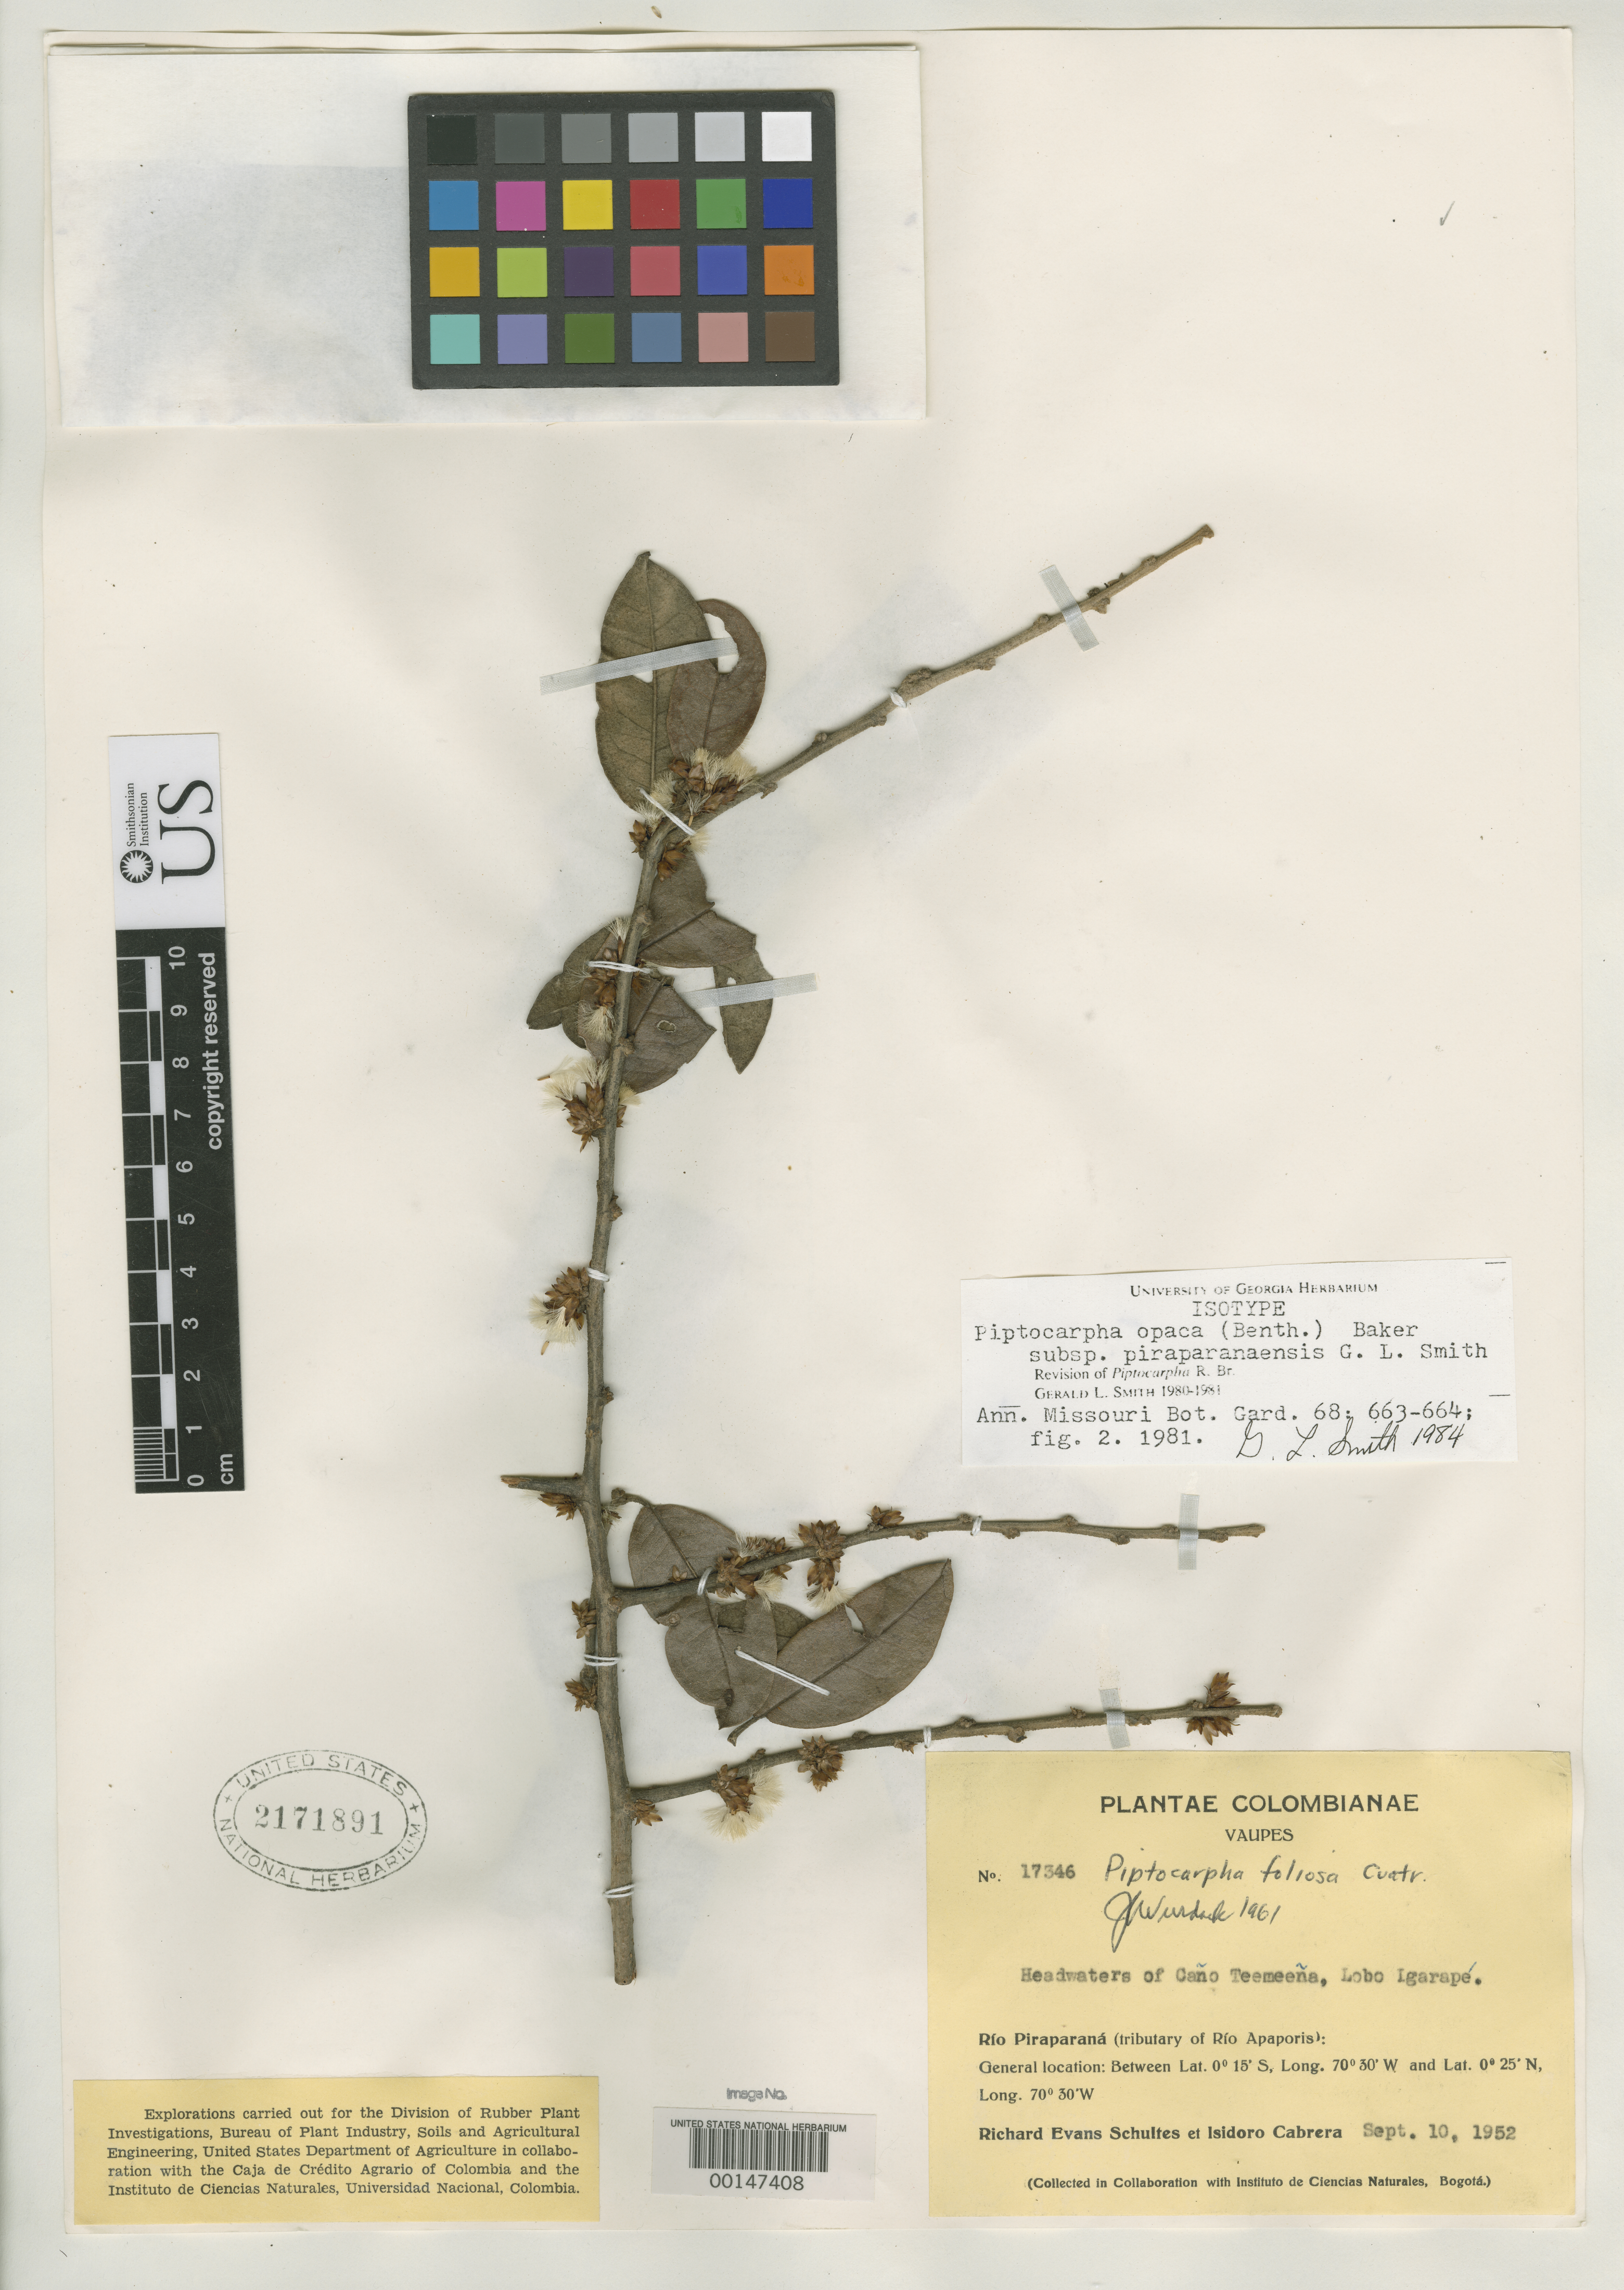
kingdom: Plantae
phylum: Tracheophyta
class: Magnoliopsida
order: Asterales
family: Asteraceae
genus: Piptocarpha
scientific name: Piptocarpha opaca subsp. piraparanaensis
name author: G. Lom. Sm.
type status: Isotype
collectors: R. E. Schultes & I. Cabrera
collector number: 17346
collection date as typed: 10 Sep 1952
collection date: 1952-09-10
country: Colombia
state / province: Vaupés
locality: Rio Piraparana, headwaters of Caño Teemeena, Lobo Igarape.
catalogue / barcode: US 2171891